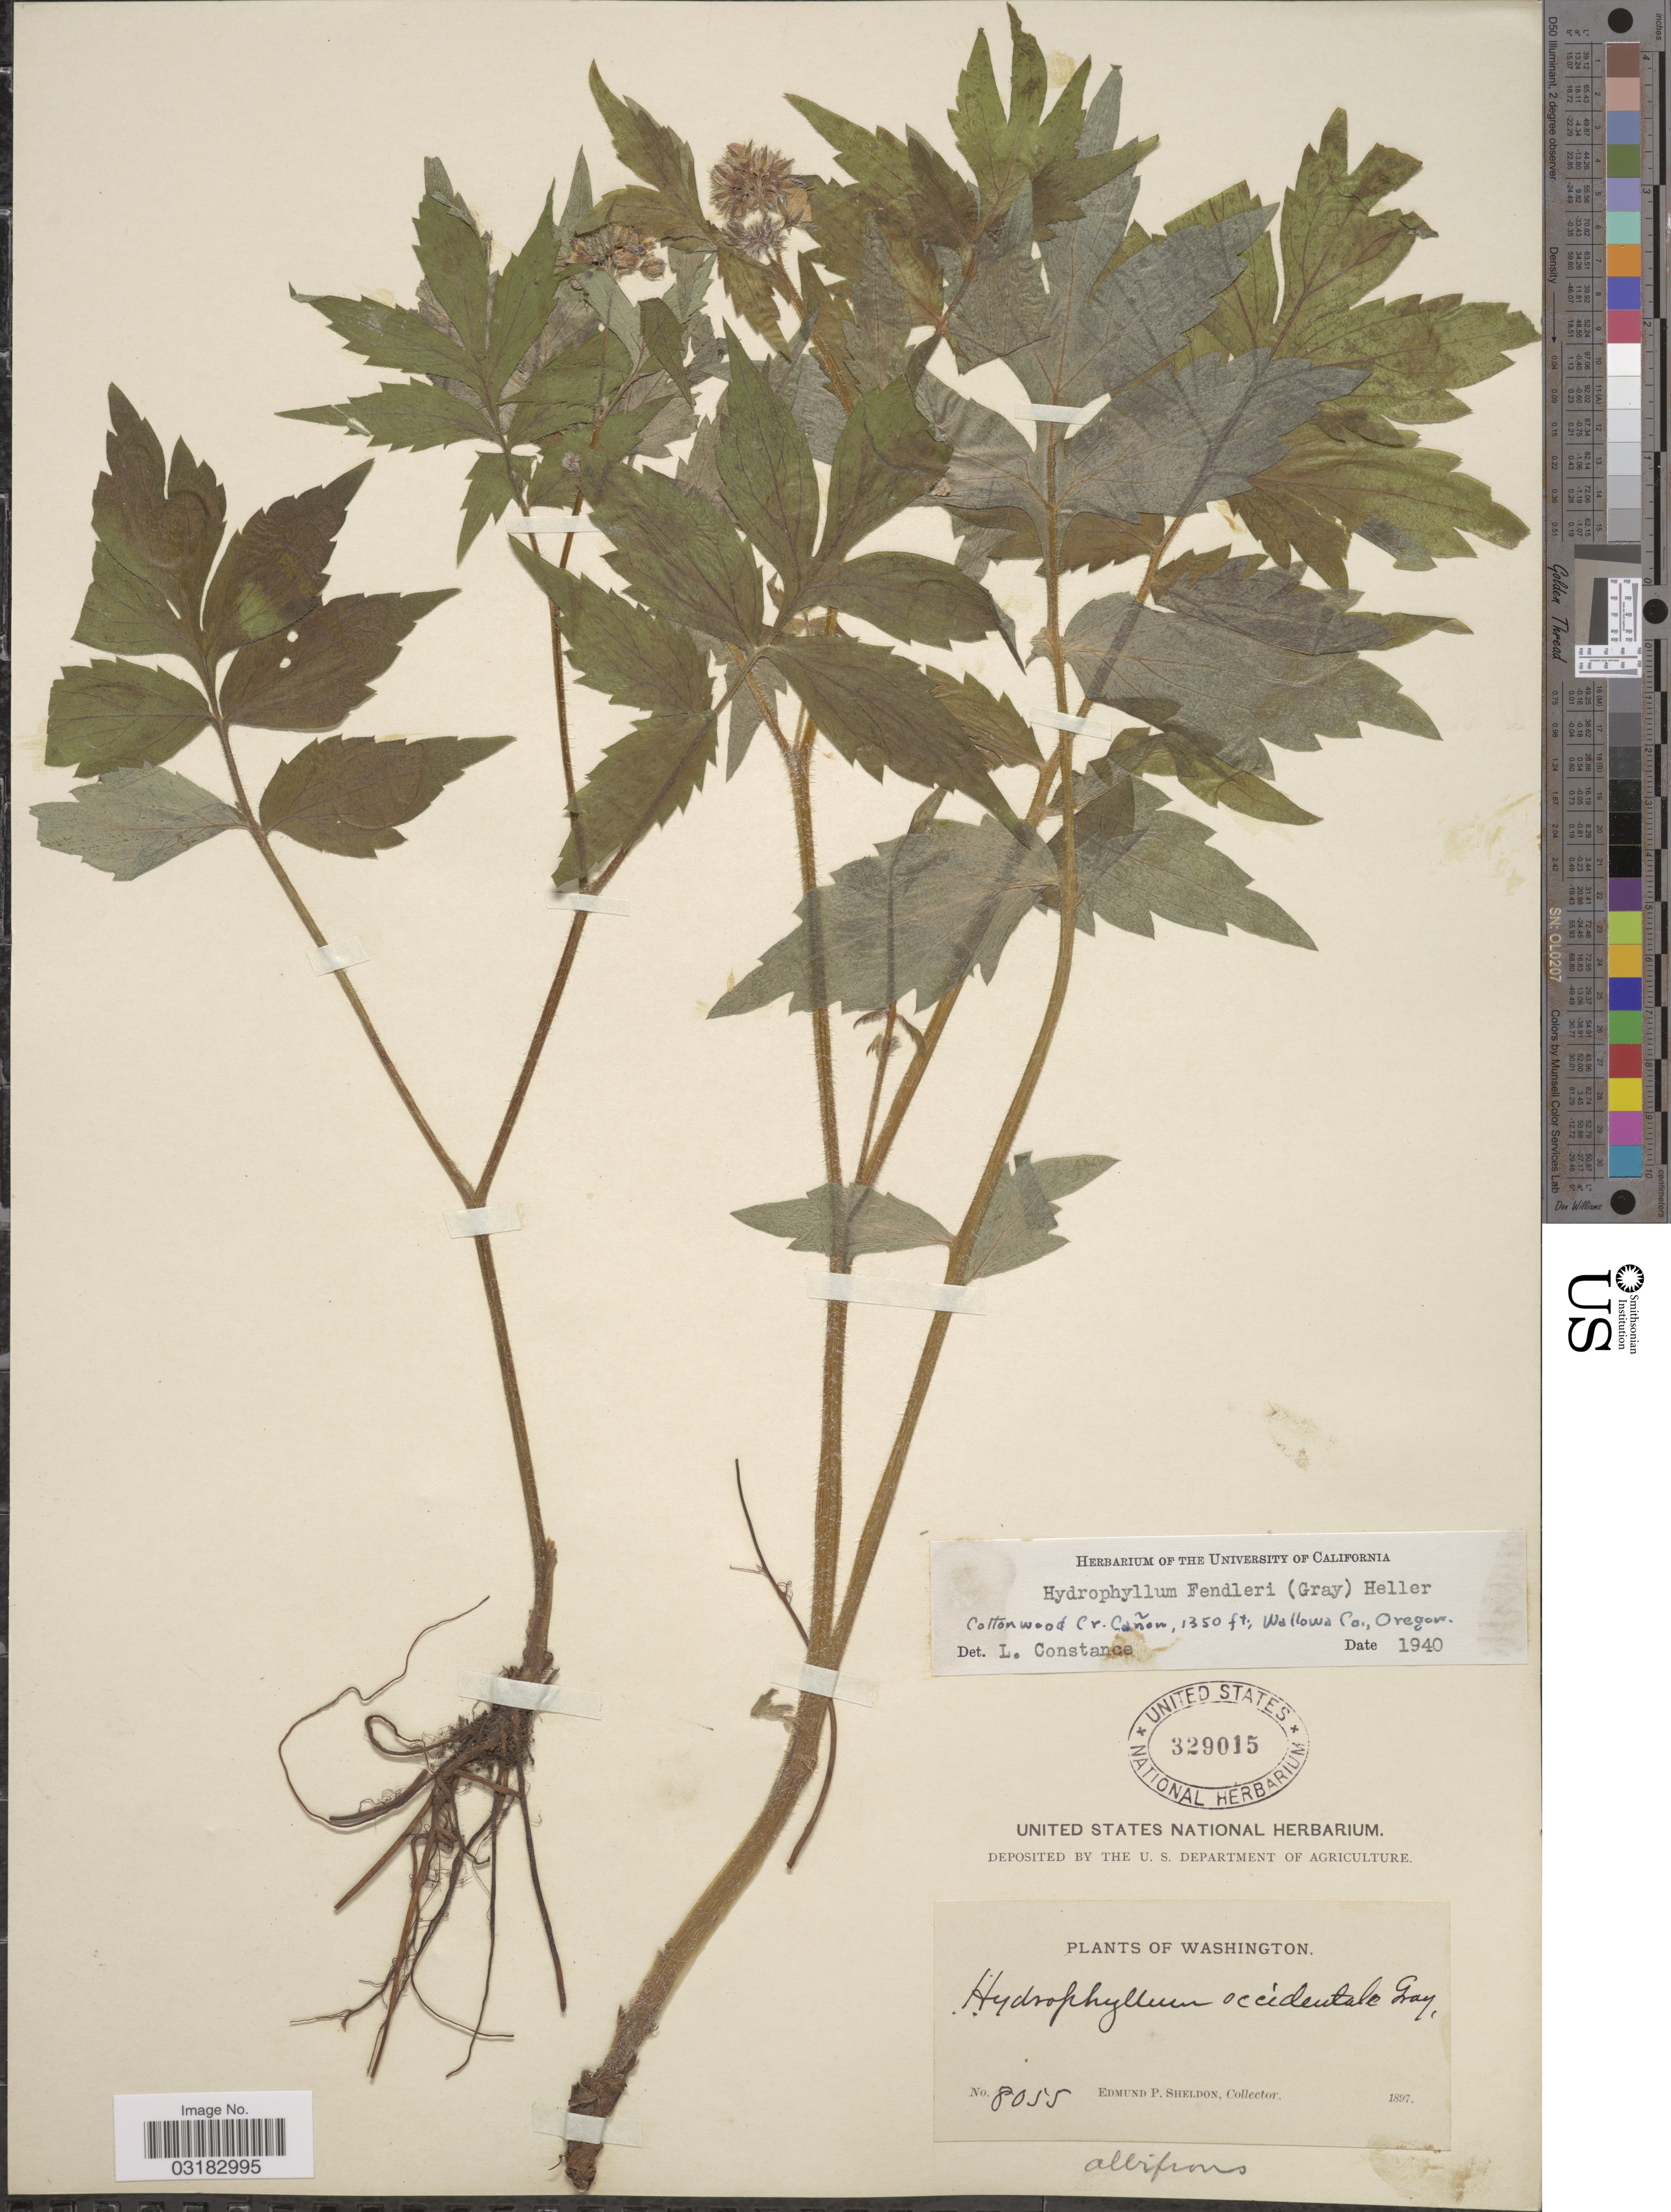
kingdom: Plantae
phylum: Tracheophyta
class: Magnoliopsida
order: Boraginales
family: Hydrophyllaceae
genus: Hydrophyllum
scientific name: Hydrophyllum fendleri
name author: (A. Gray) A. Heller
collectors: E. P. Sheldon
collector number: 8055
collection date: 1897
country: United States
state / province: Washington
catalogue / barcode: US 329015